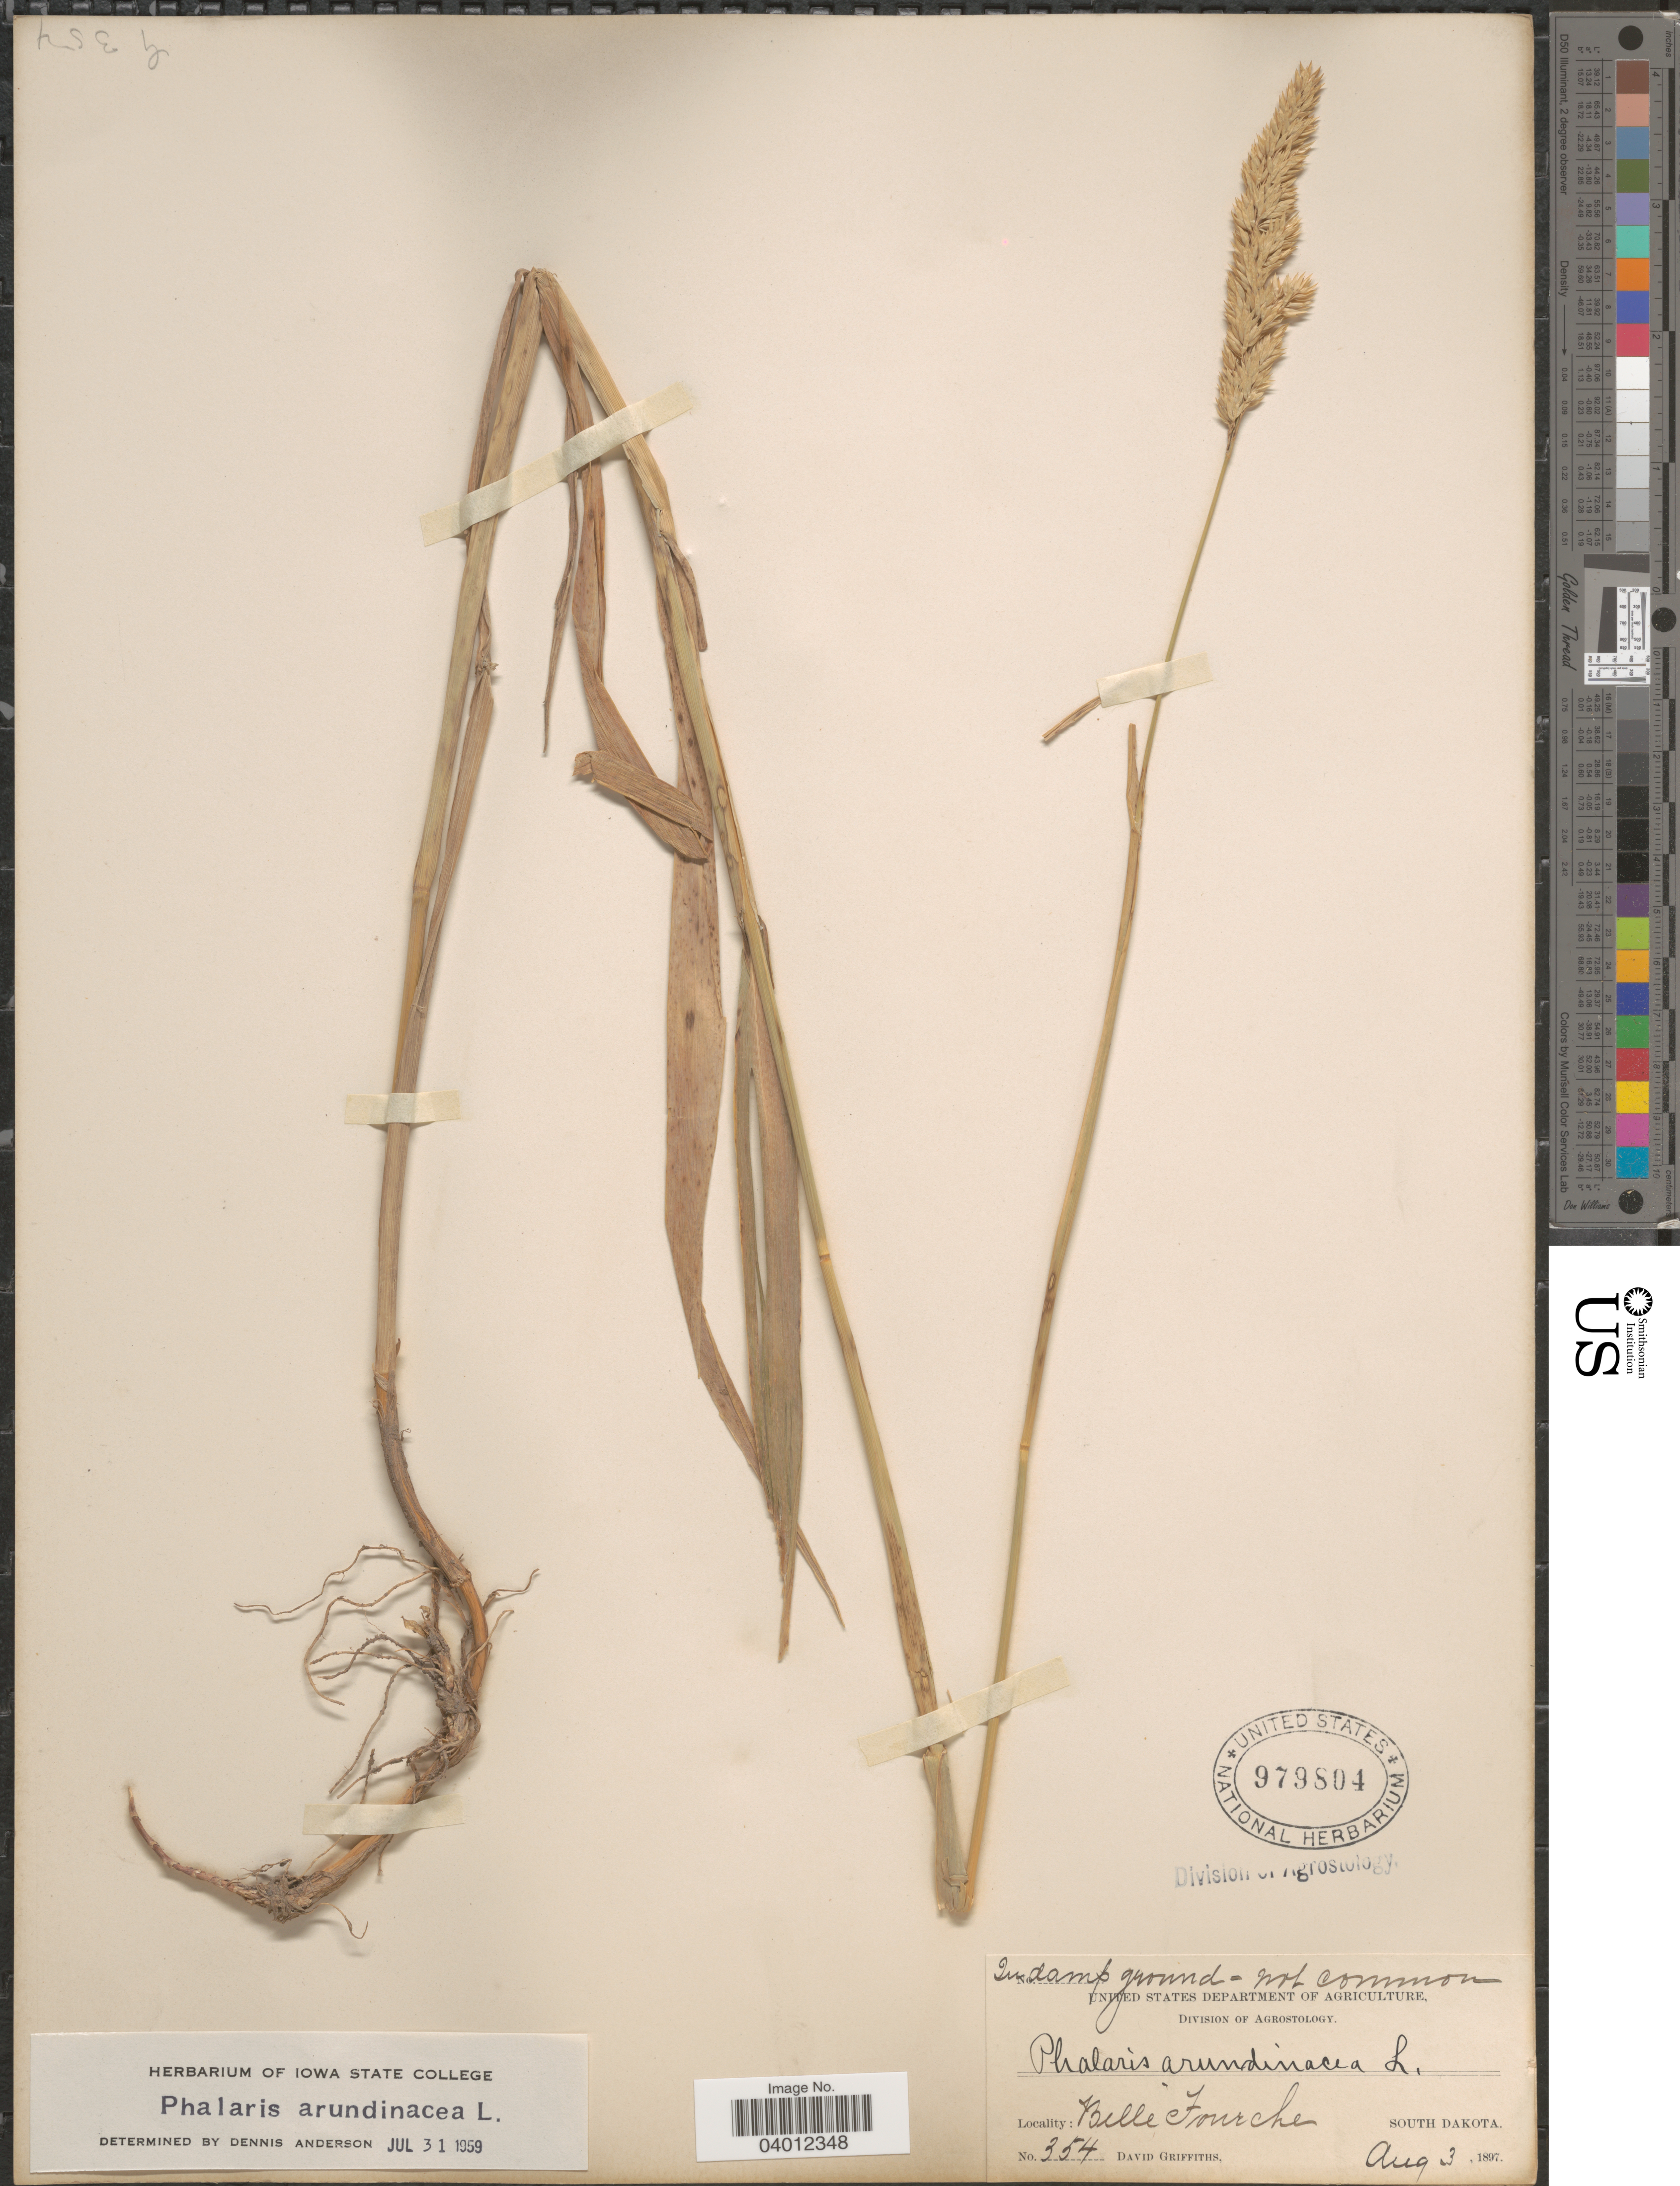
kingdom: Plantae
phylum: Tracheophyta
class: Liliopsida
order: Poales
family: Poaceae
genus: Phalaris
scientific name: Phalaris arundinacea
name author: L.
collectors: D. Griffiths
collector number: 354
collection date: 1897-08-03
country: United States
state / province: South Dakota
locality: Belle Fourche.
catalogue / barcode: US 979804